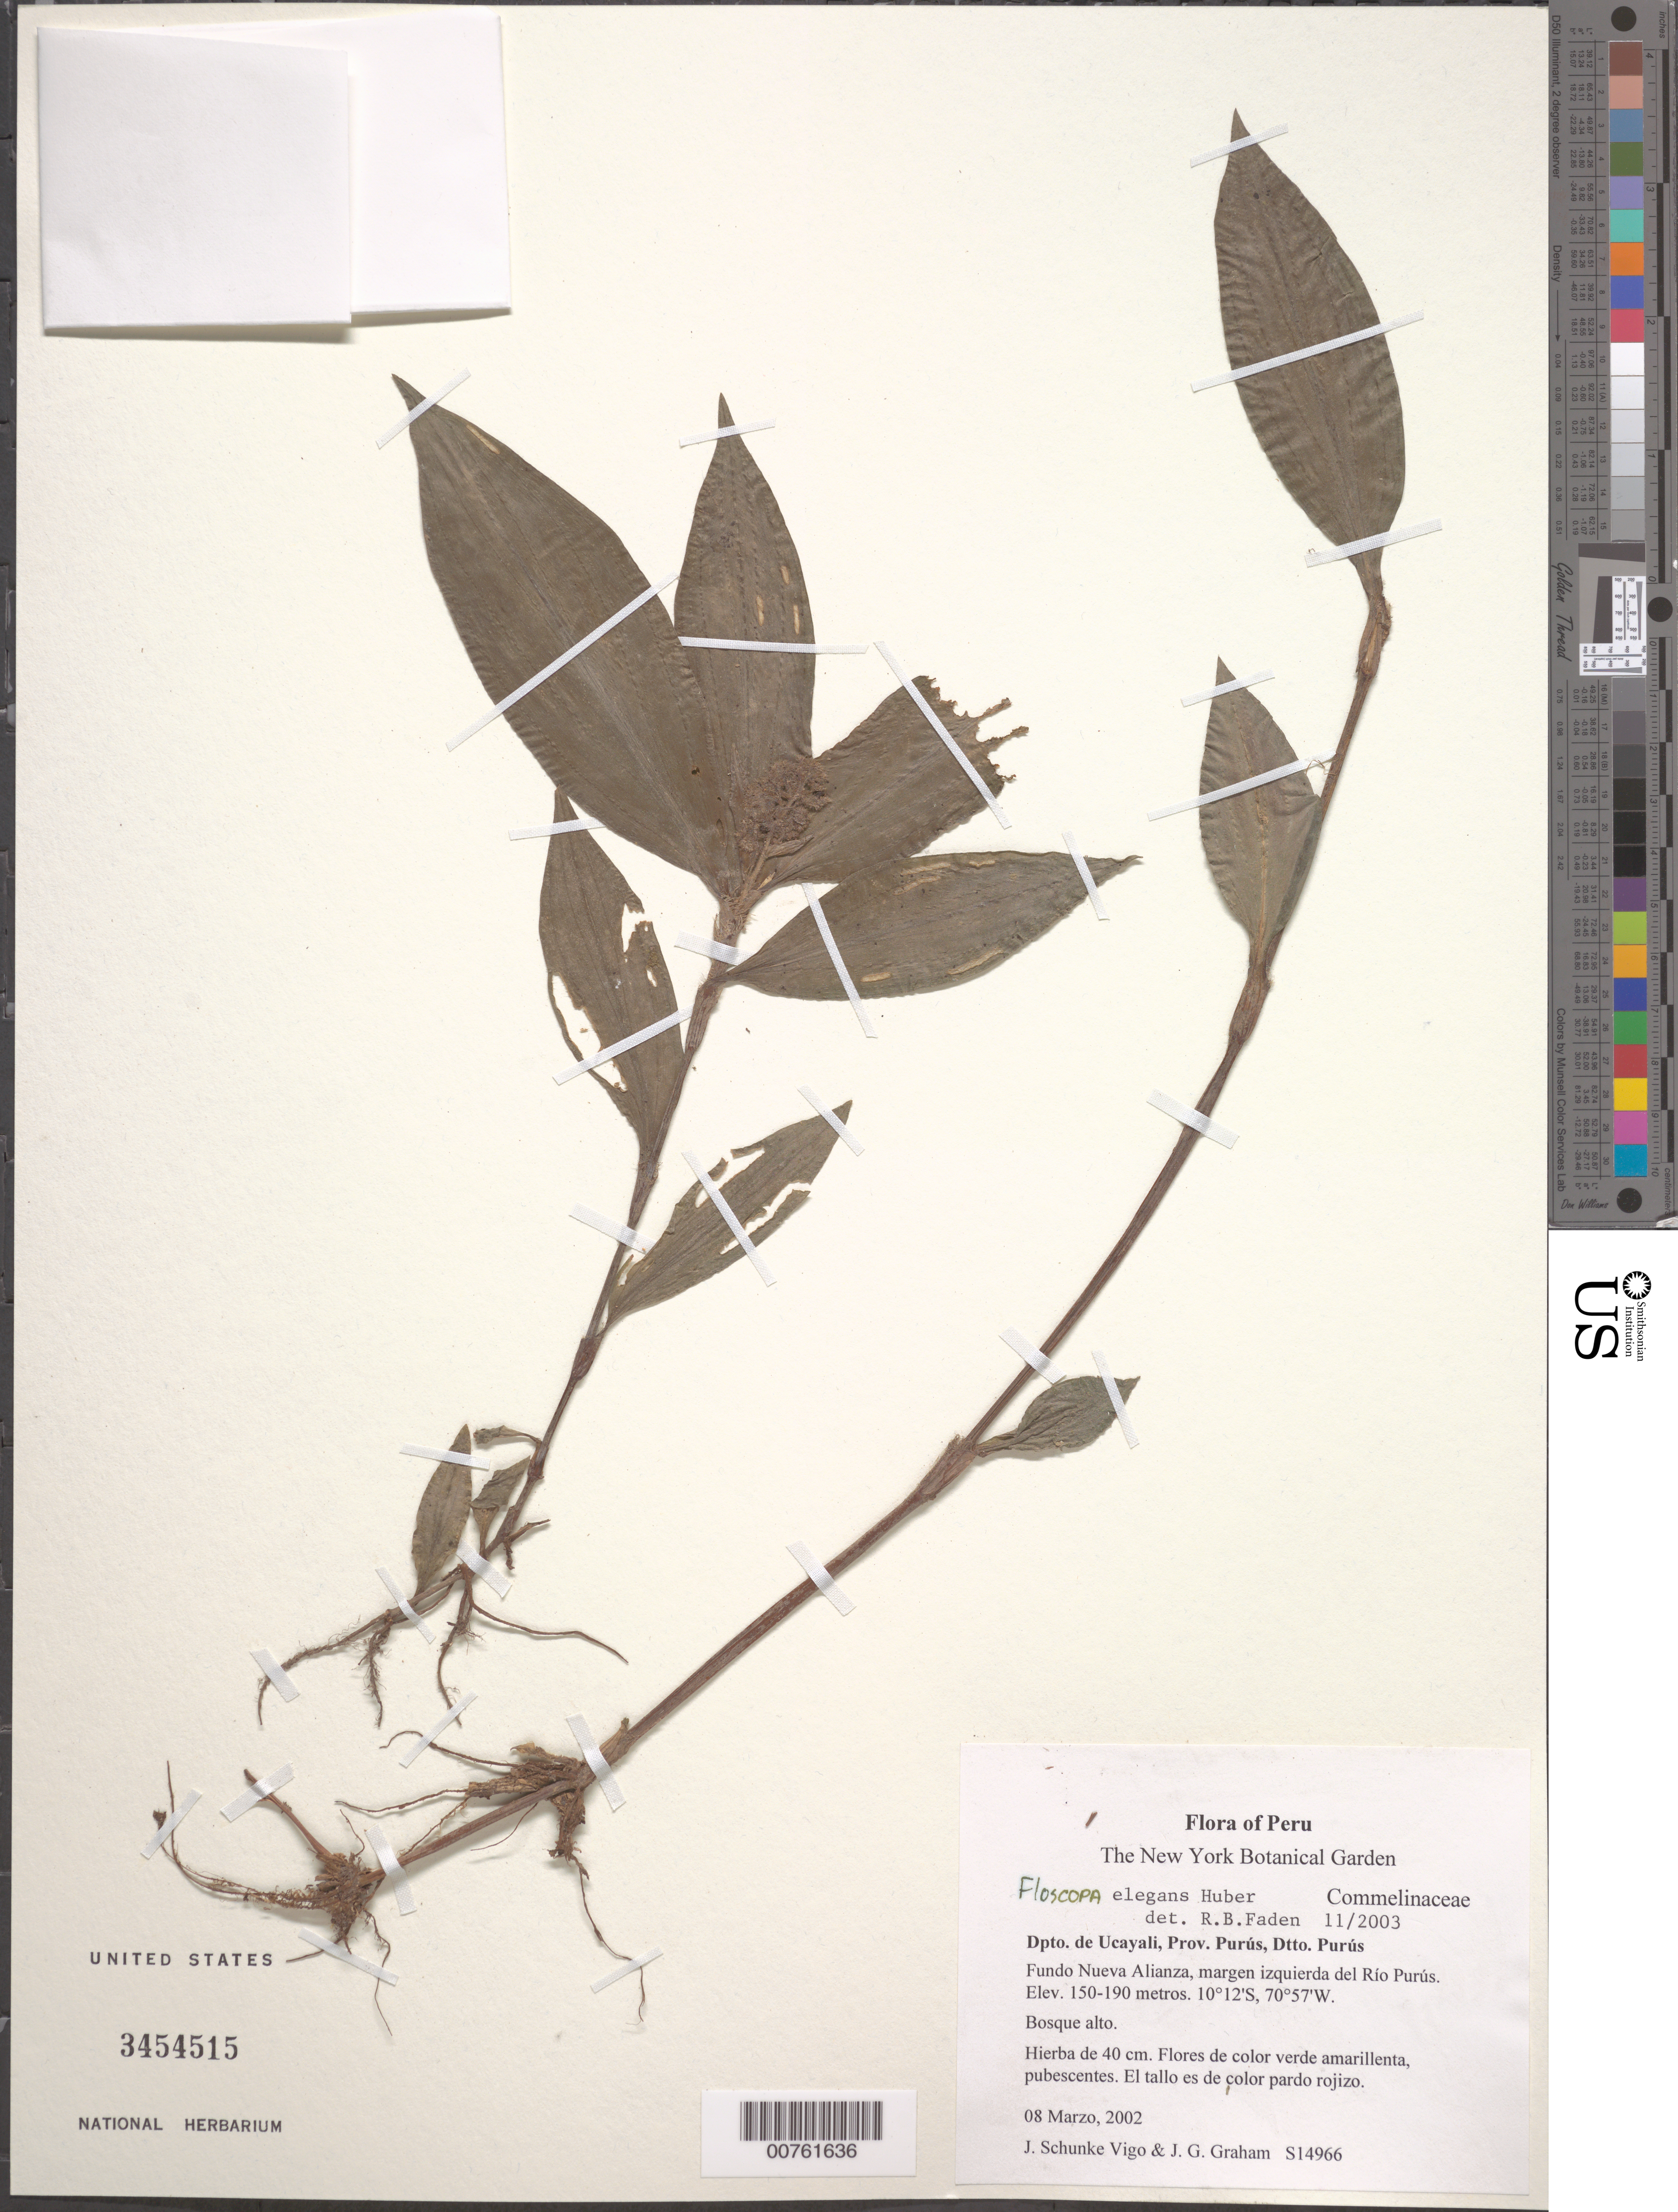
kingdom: Plantae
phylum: Tracheophyta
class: Liliopsida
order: Commelinales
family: Commelinaceae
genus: Floscopa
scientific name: Floscopa elegans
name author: Huber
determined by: Faden, Robert B., (US), Smithsonian Institution - National Museum of Natural History (UNITED STATES)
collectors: J. Schunke Vigo & J. Graham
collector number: S14966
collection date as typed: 08 Mar 2002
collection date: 2002-03-08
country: Peru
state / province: Ucayali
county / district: Purús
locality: Purus Fundo Nueva Alianza, margen izquierda del Rio Purus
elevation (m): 150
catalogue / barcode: US 3454515